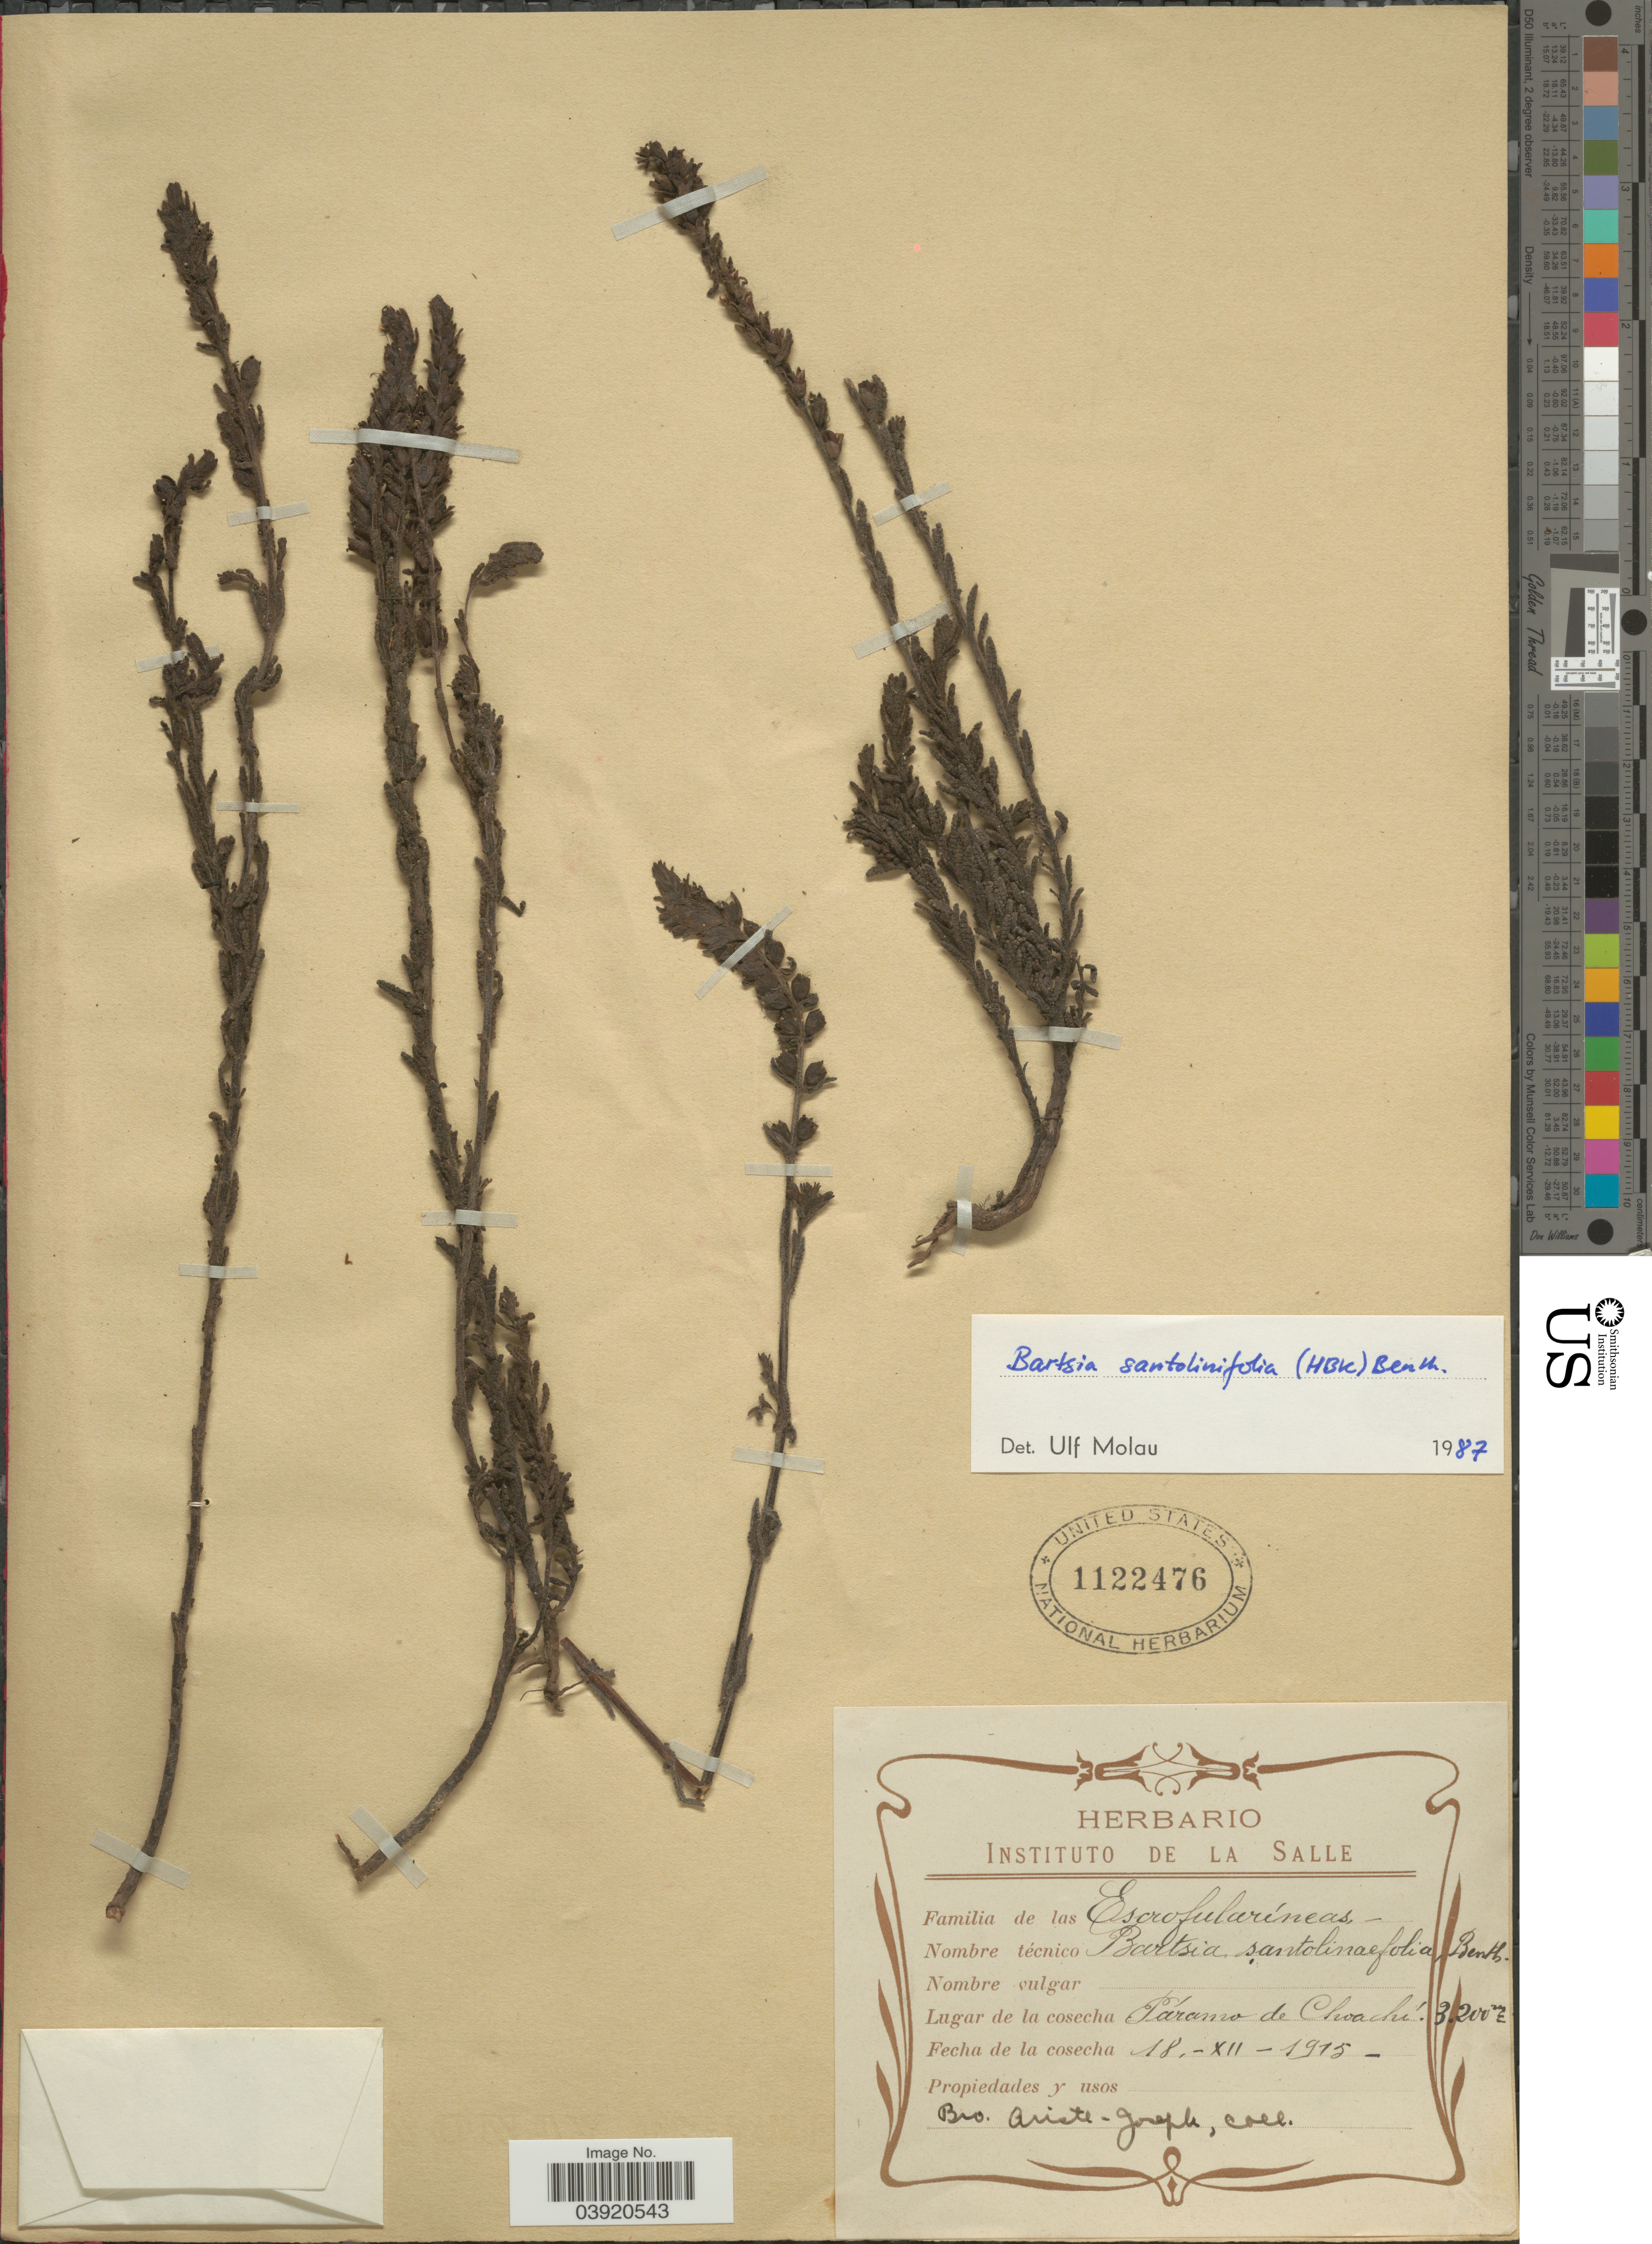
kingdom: Plantae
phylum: Tracheophyta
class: Magnoliopsida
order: Lamiales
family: Orobanchaceae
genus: Bartsia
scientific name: Bartsia santolinifolia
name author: (Kunth) Benth.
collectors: Bro. Ariste-Joseph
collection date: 1915-12-18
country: Colombia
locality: Páramo de Choachí.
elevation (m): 3200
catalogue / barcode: US 1122476